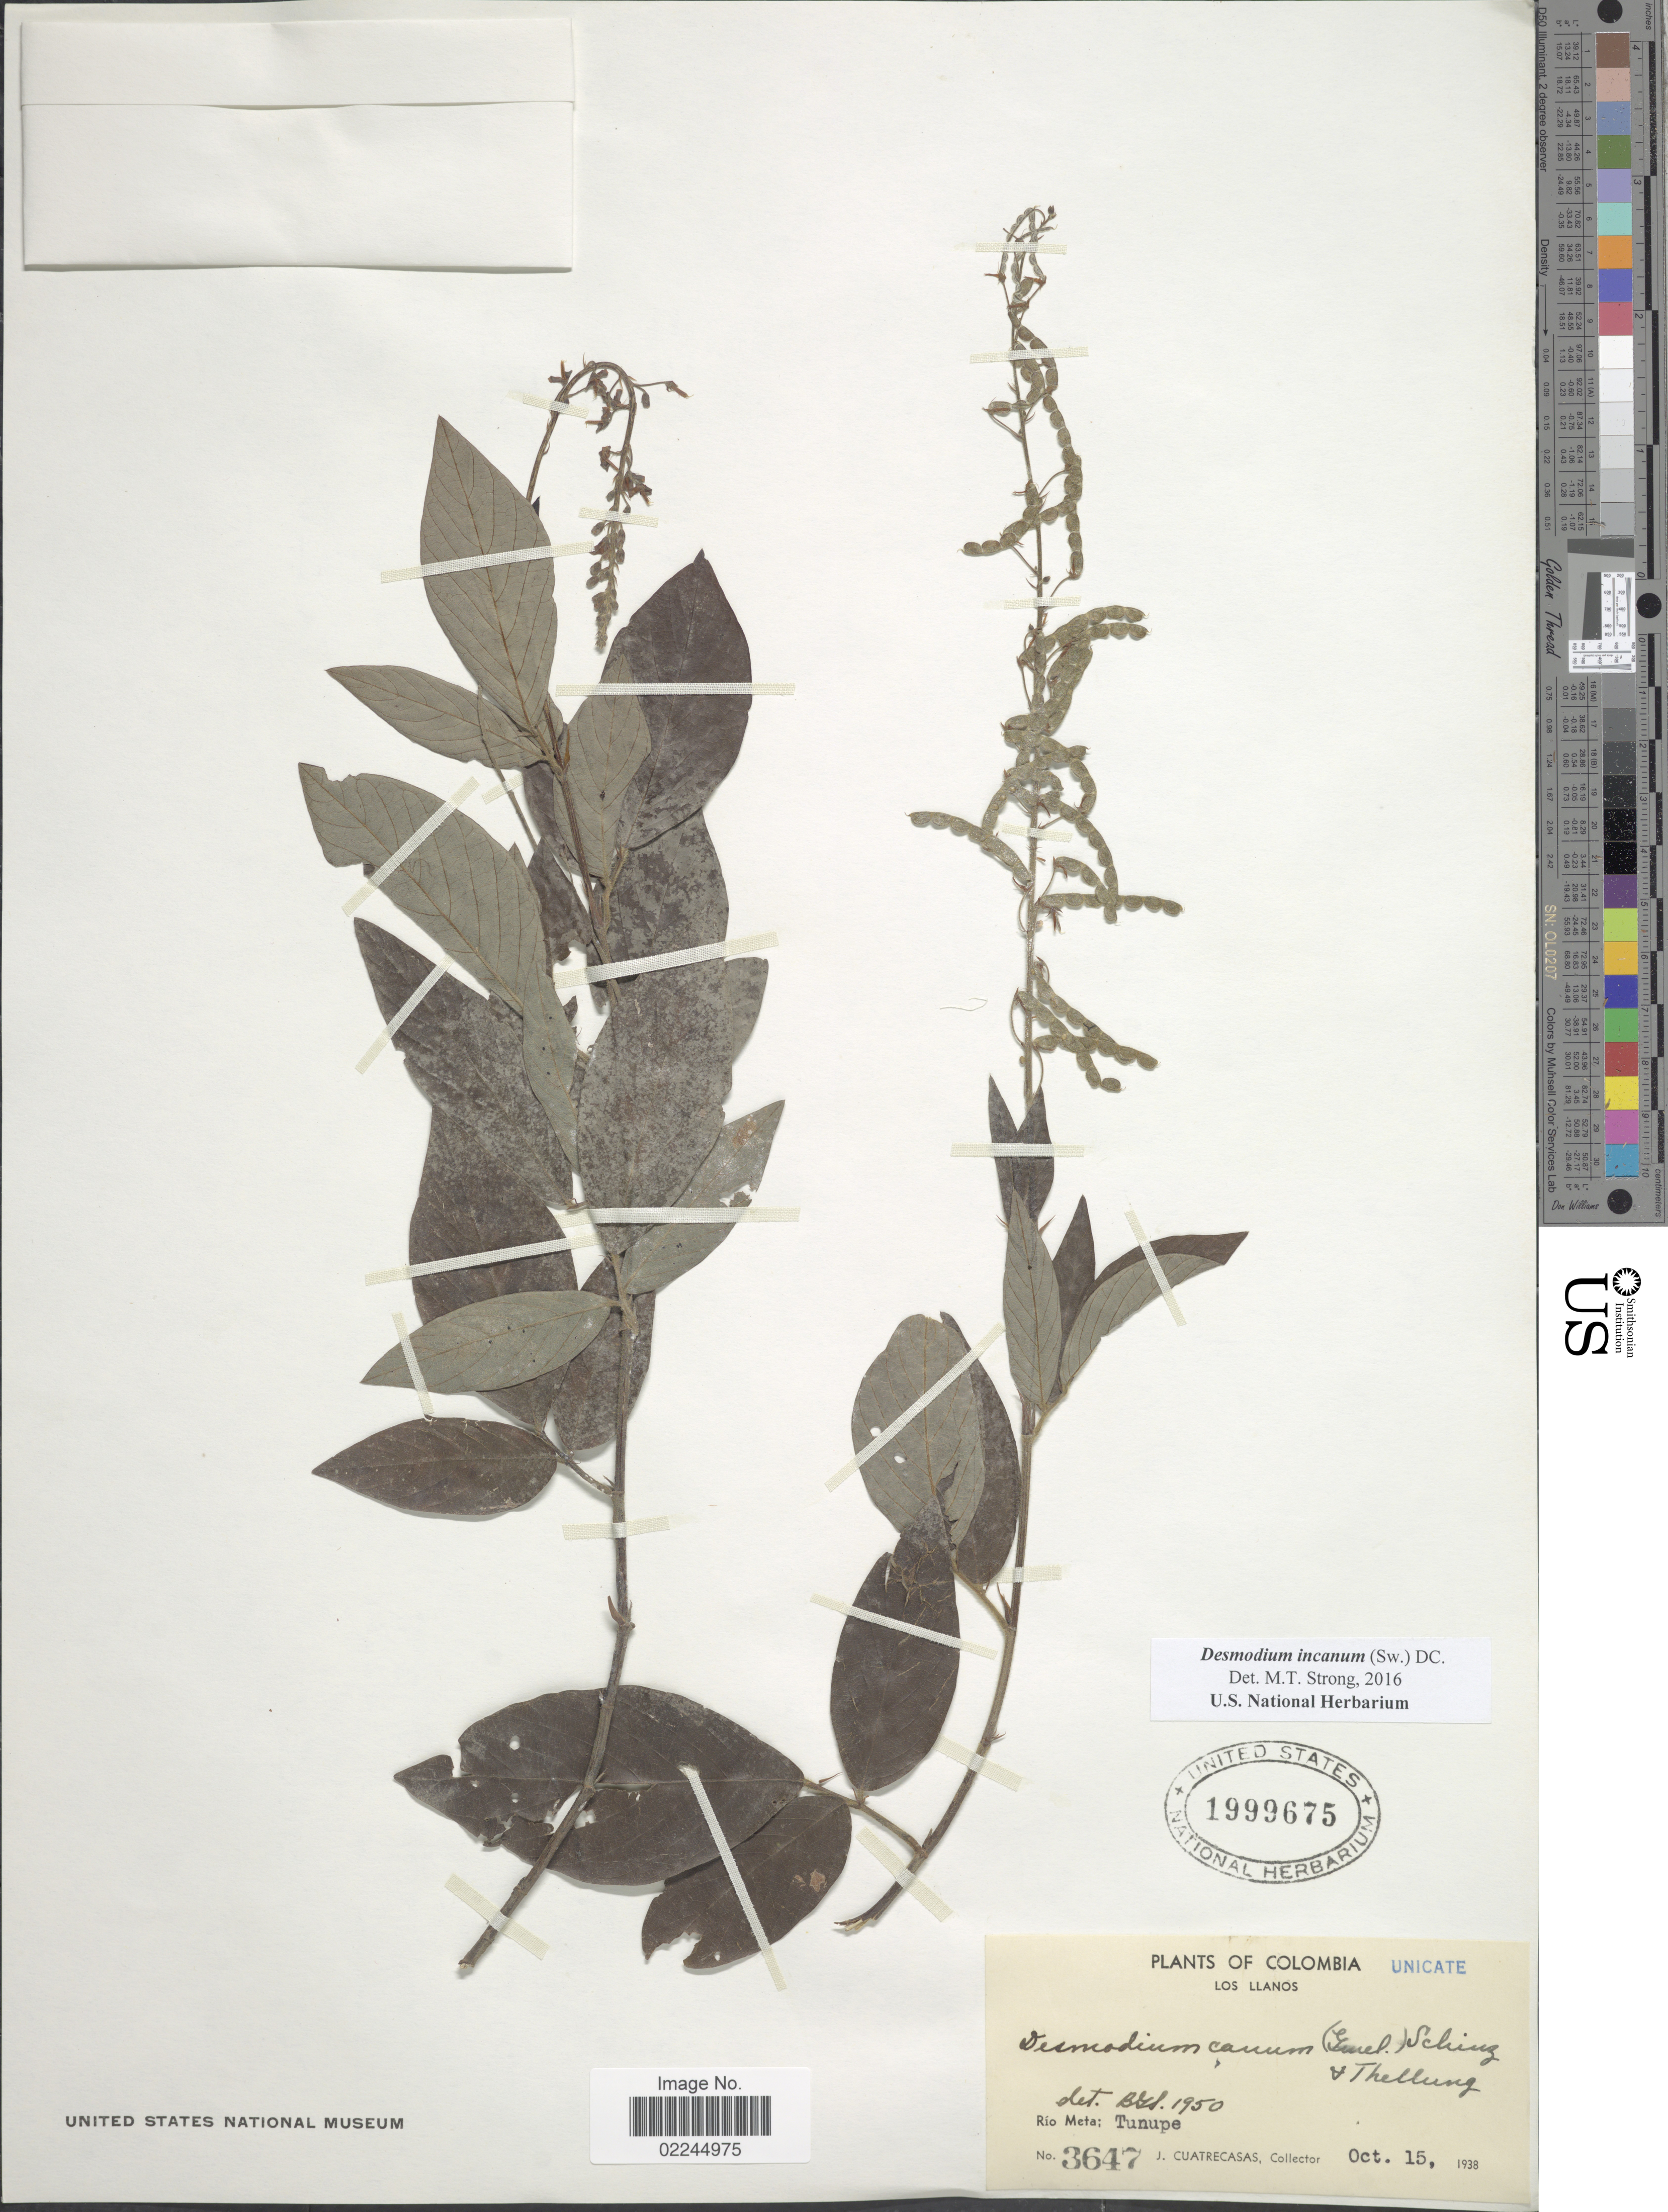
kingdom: Plantae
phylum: Tracheophyta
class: Magnoliopsida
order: Fabales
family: Fabaceae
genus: Desmodium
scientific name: Desmodium incanum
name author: (Sw.) DC.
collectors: J. Cuatrecasas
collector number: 3647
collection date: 1938-10-15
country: Colombia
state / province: Meta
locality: Los Llanos, Tunupe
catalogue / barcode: US 1999675